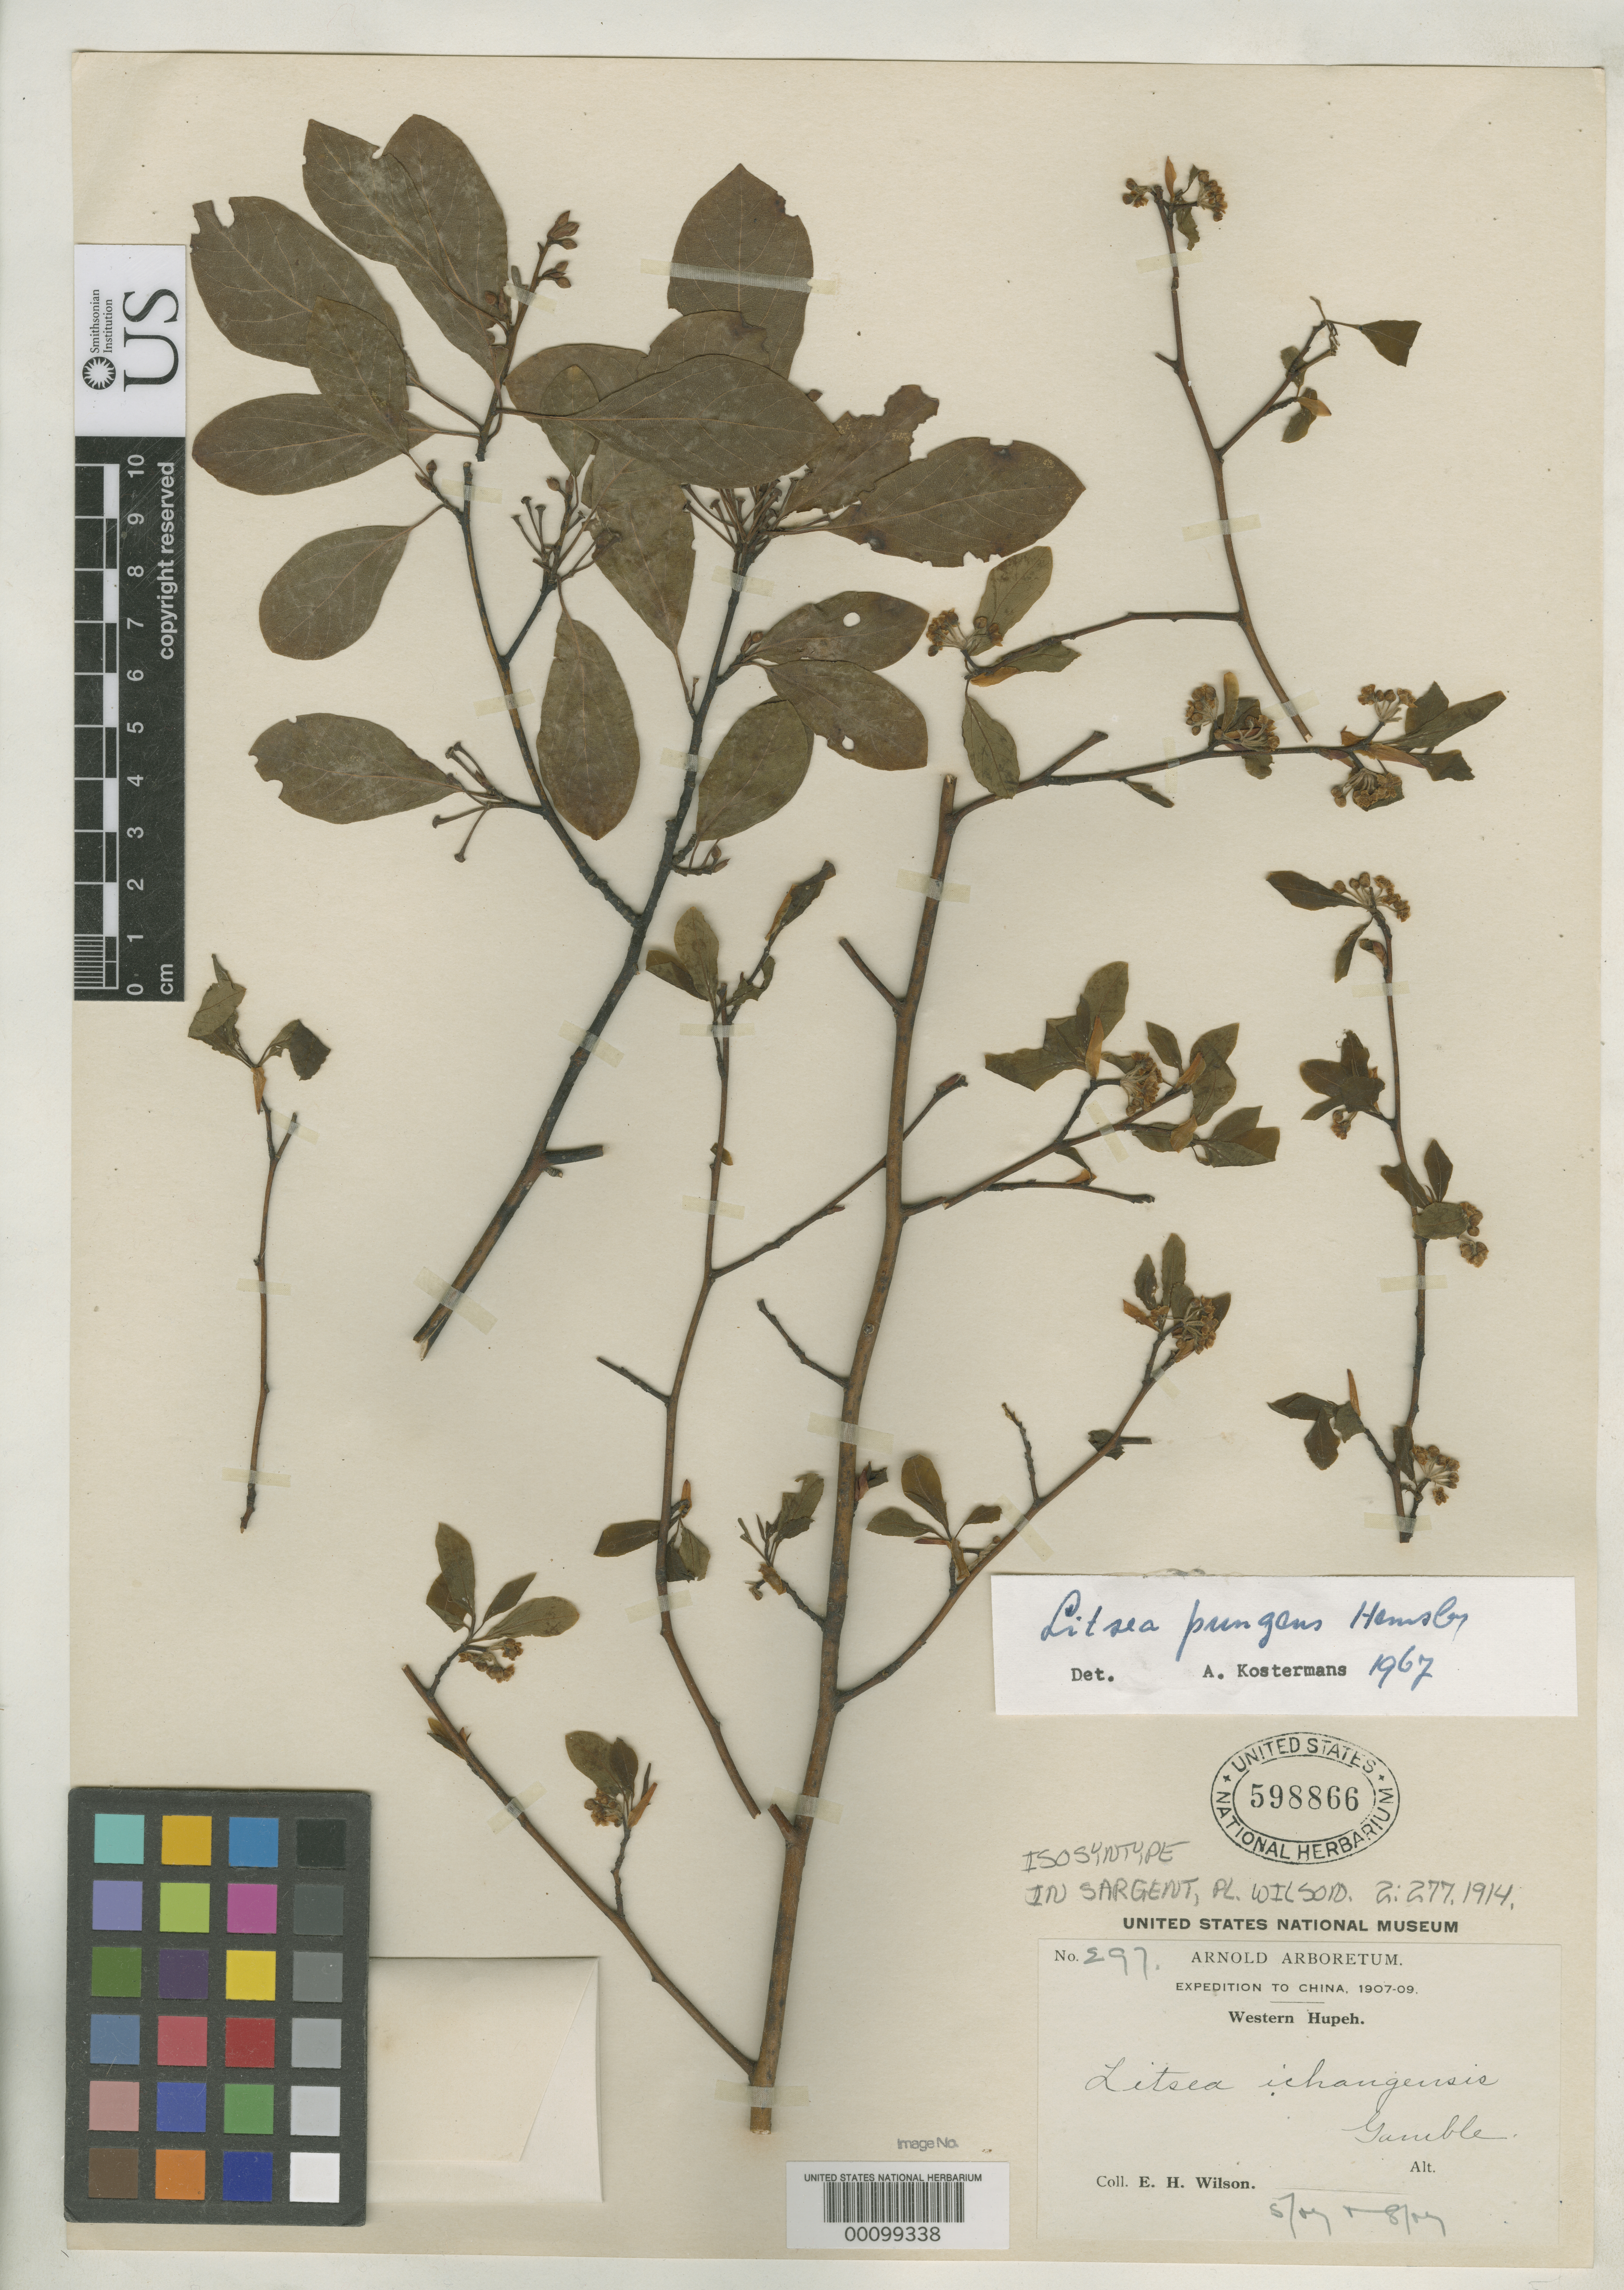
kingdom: Plantae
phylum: Tracheophyta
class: Magnoliopsida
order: Laurales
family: Lauraceae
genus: Litsea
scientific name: Litsea ichangensis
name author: Gamble in Sarg.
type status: Isosyntype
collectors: E. H. Wilson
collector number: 297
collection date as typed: May 1907 and -- Aug 1907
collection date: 1907-05,1907-08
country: China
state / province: Hubei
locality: Ichang.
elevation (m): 300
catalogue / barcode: US 598866